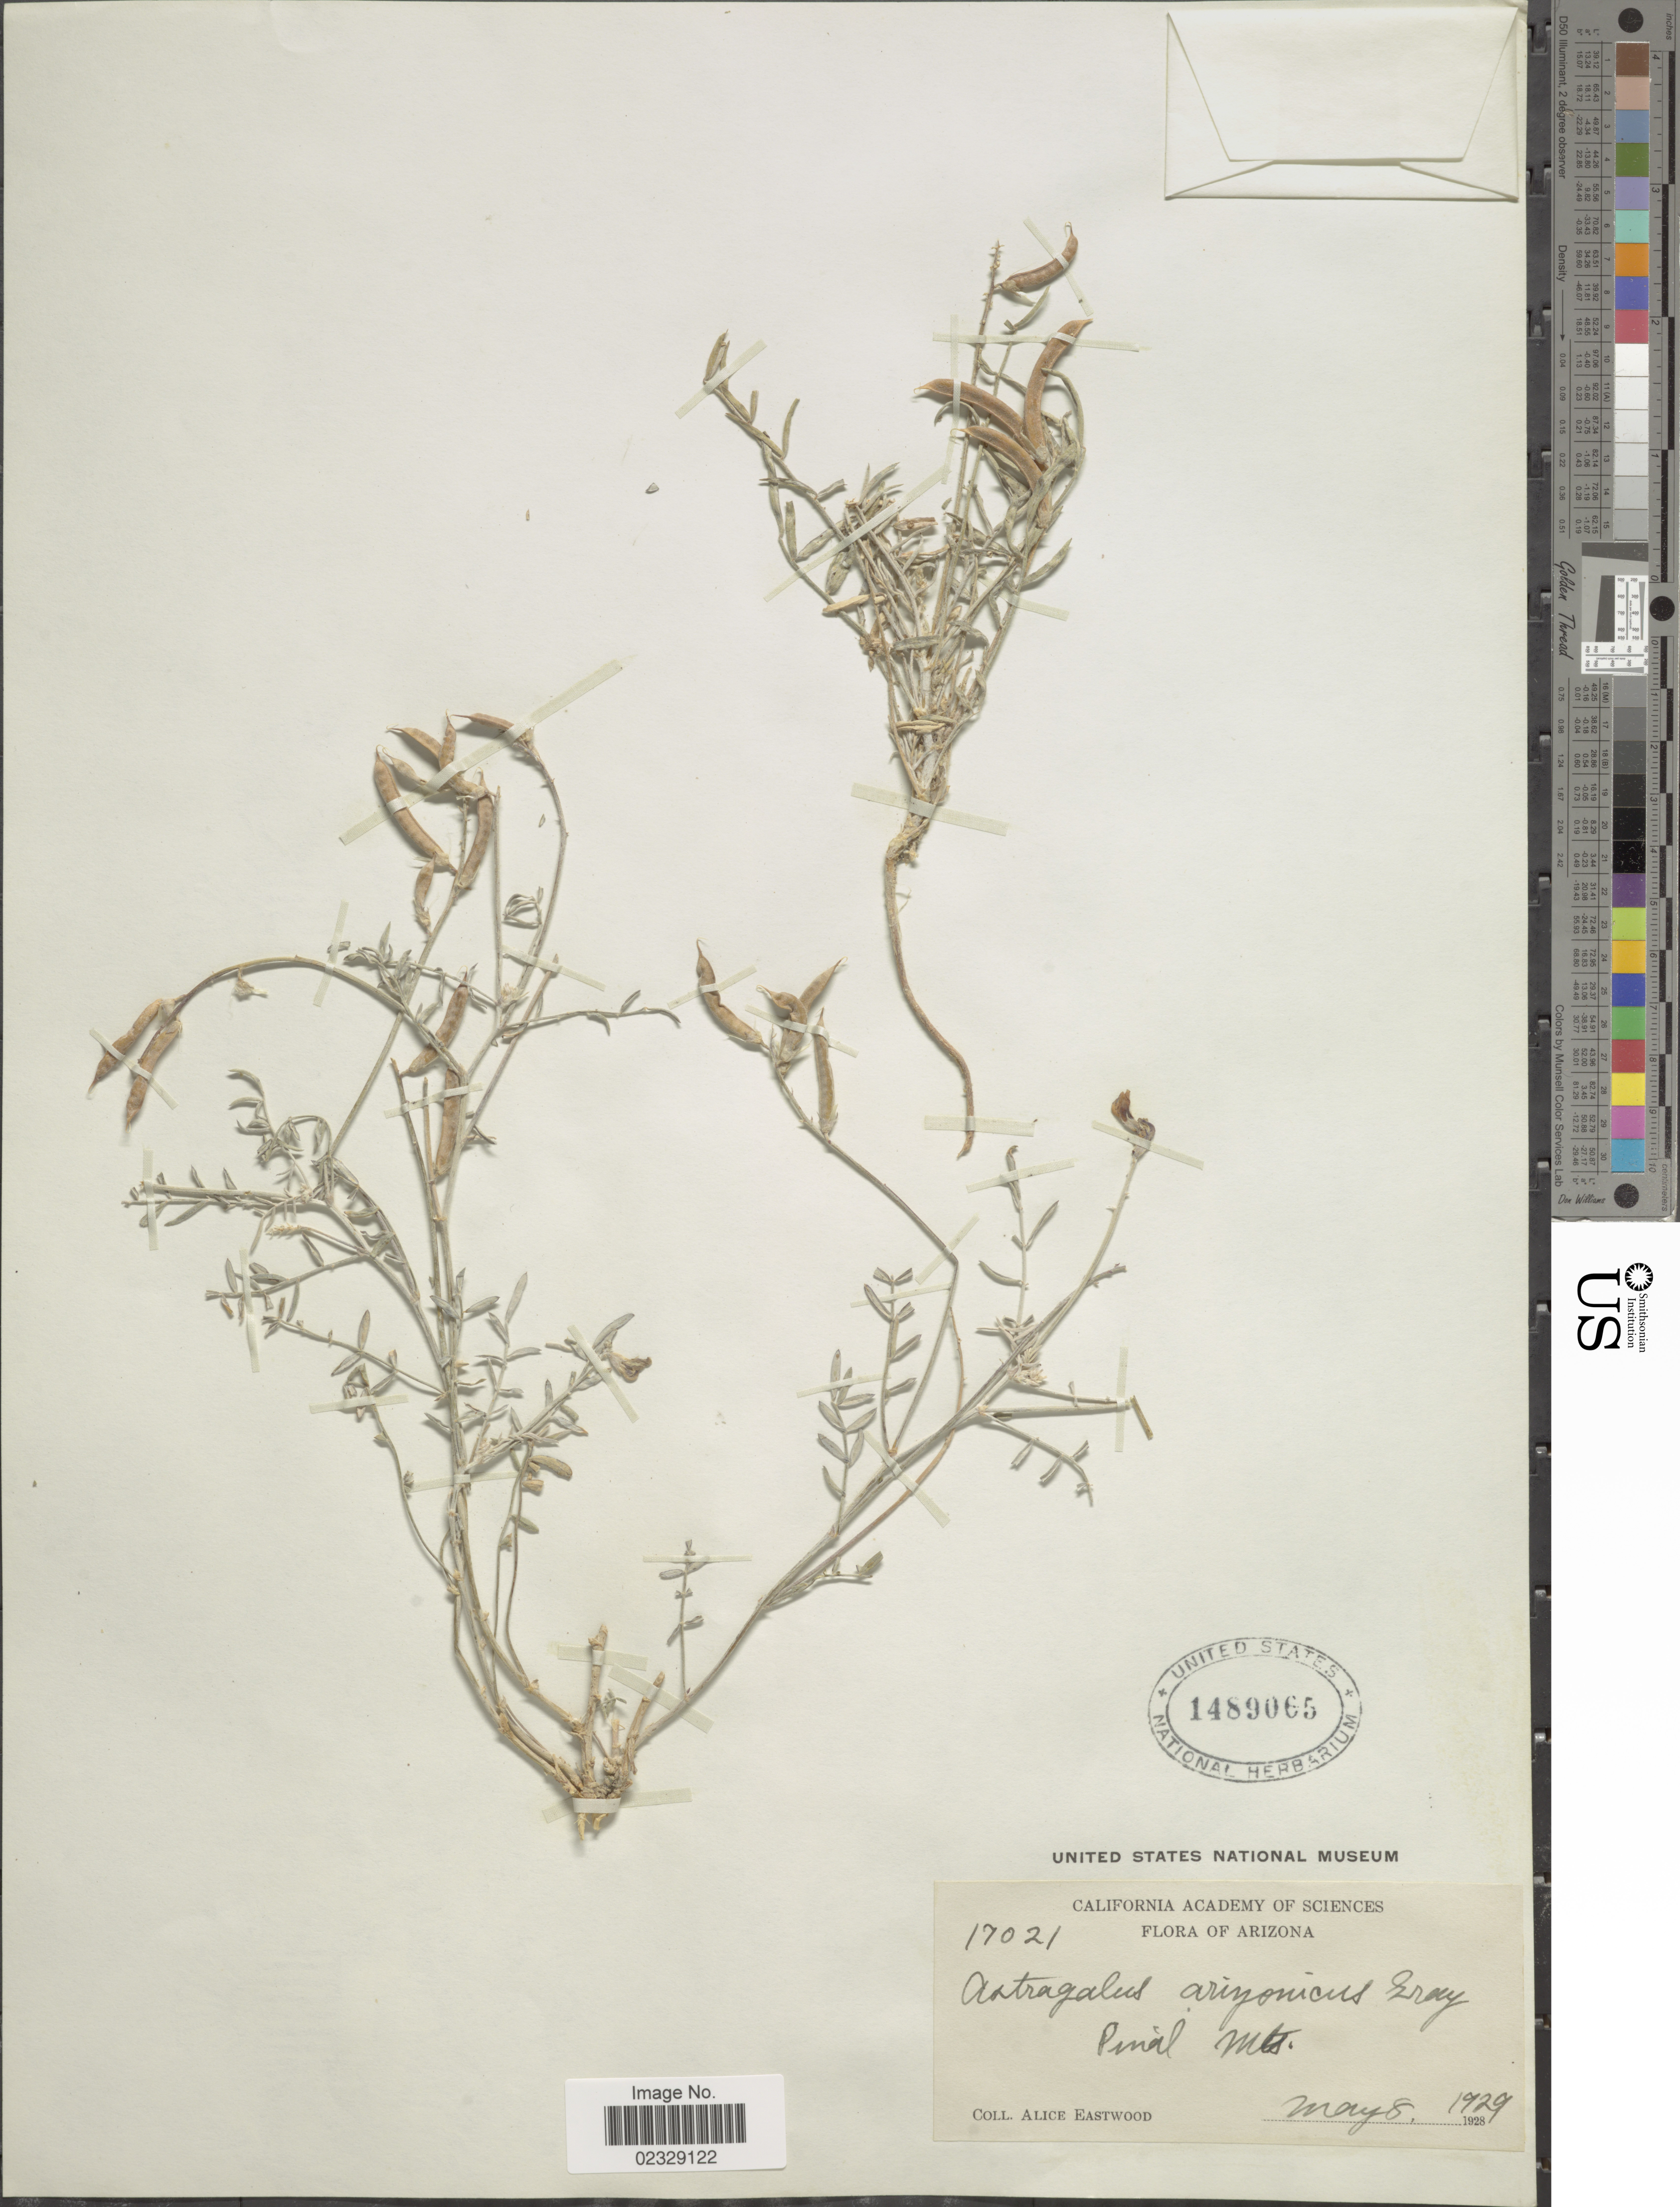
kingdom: Plantae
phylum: Tracheophyta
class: Magnoliopsida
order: Fabales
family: Fabaceae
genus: Astragalus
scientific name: Astragalus arizonicus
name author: A. Gray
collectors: A. Eastwood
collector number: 17021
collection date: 1929-05-08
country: United States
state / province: Arizona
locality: Pinal Mts.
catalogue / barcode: US 1489065